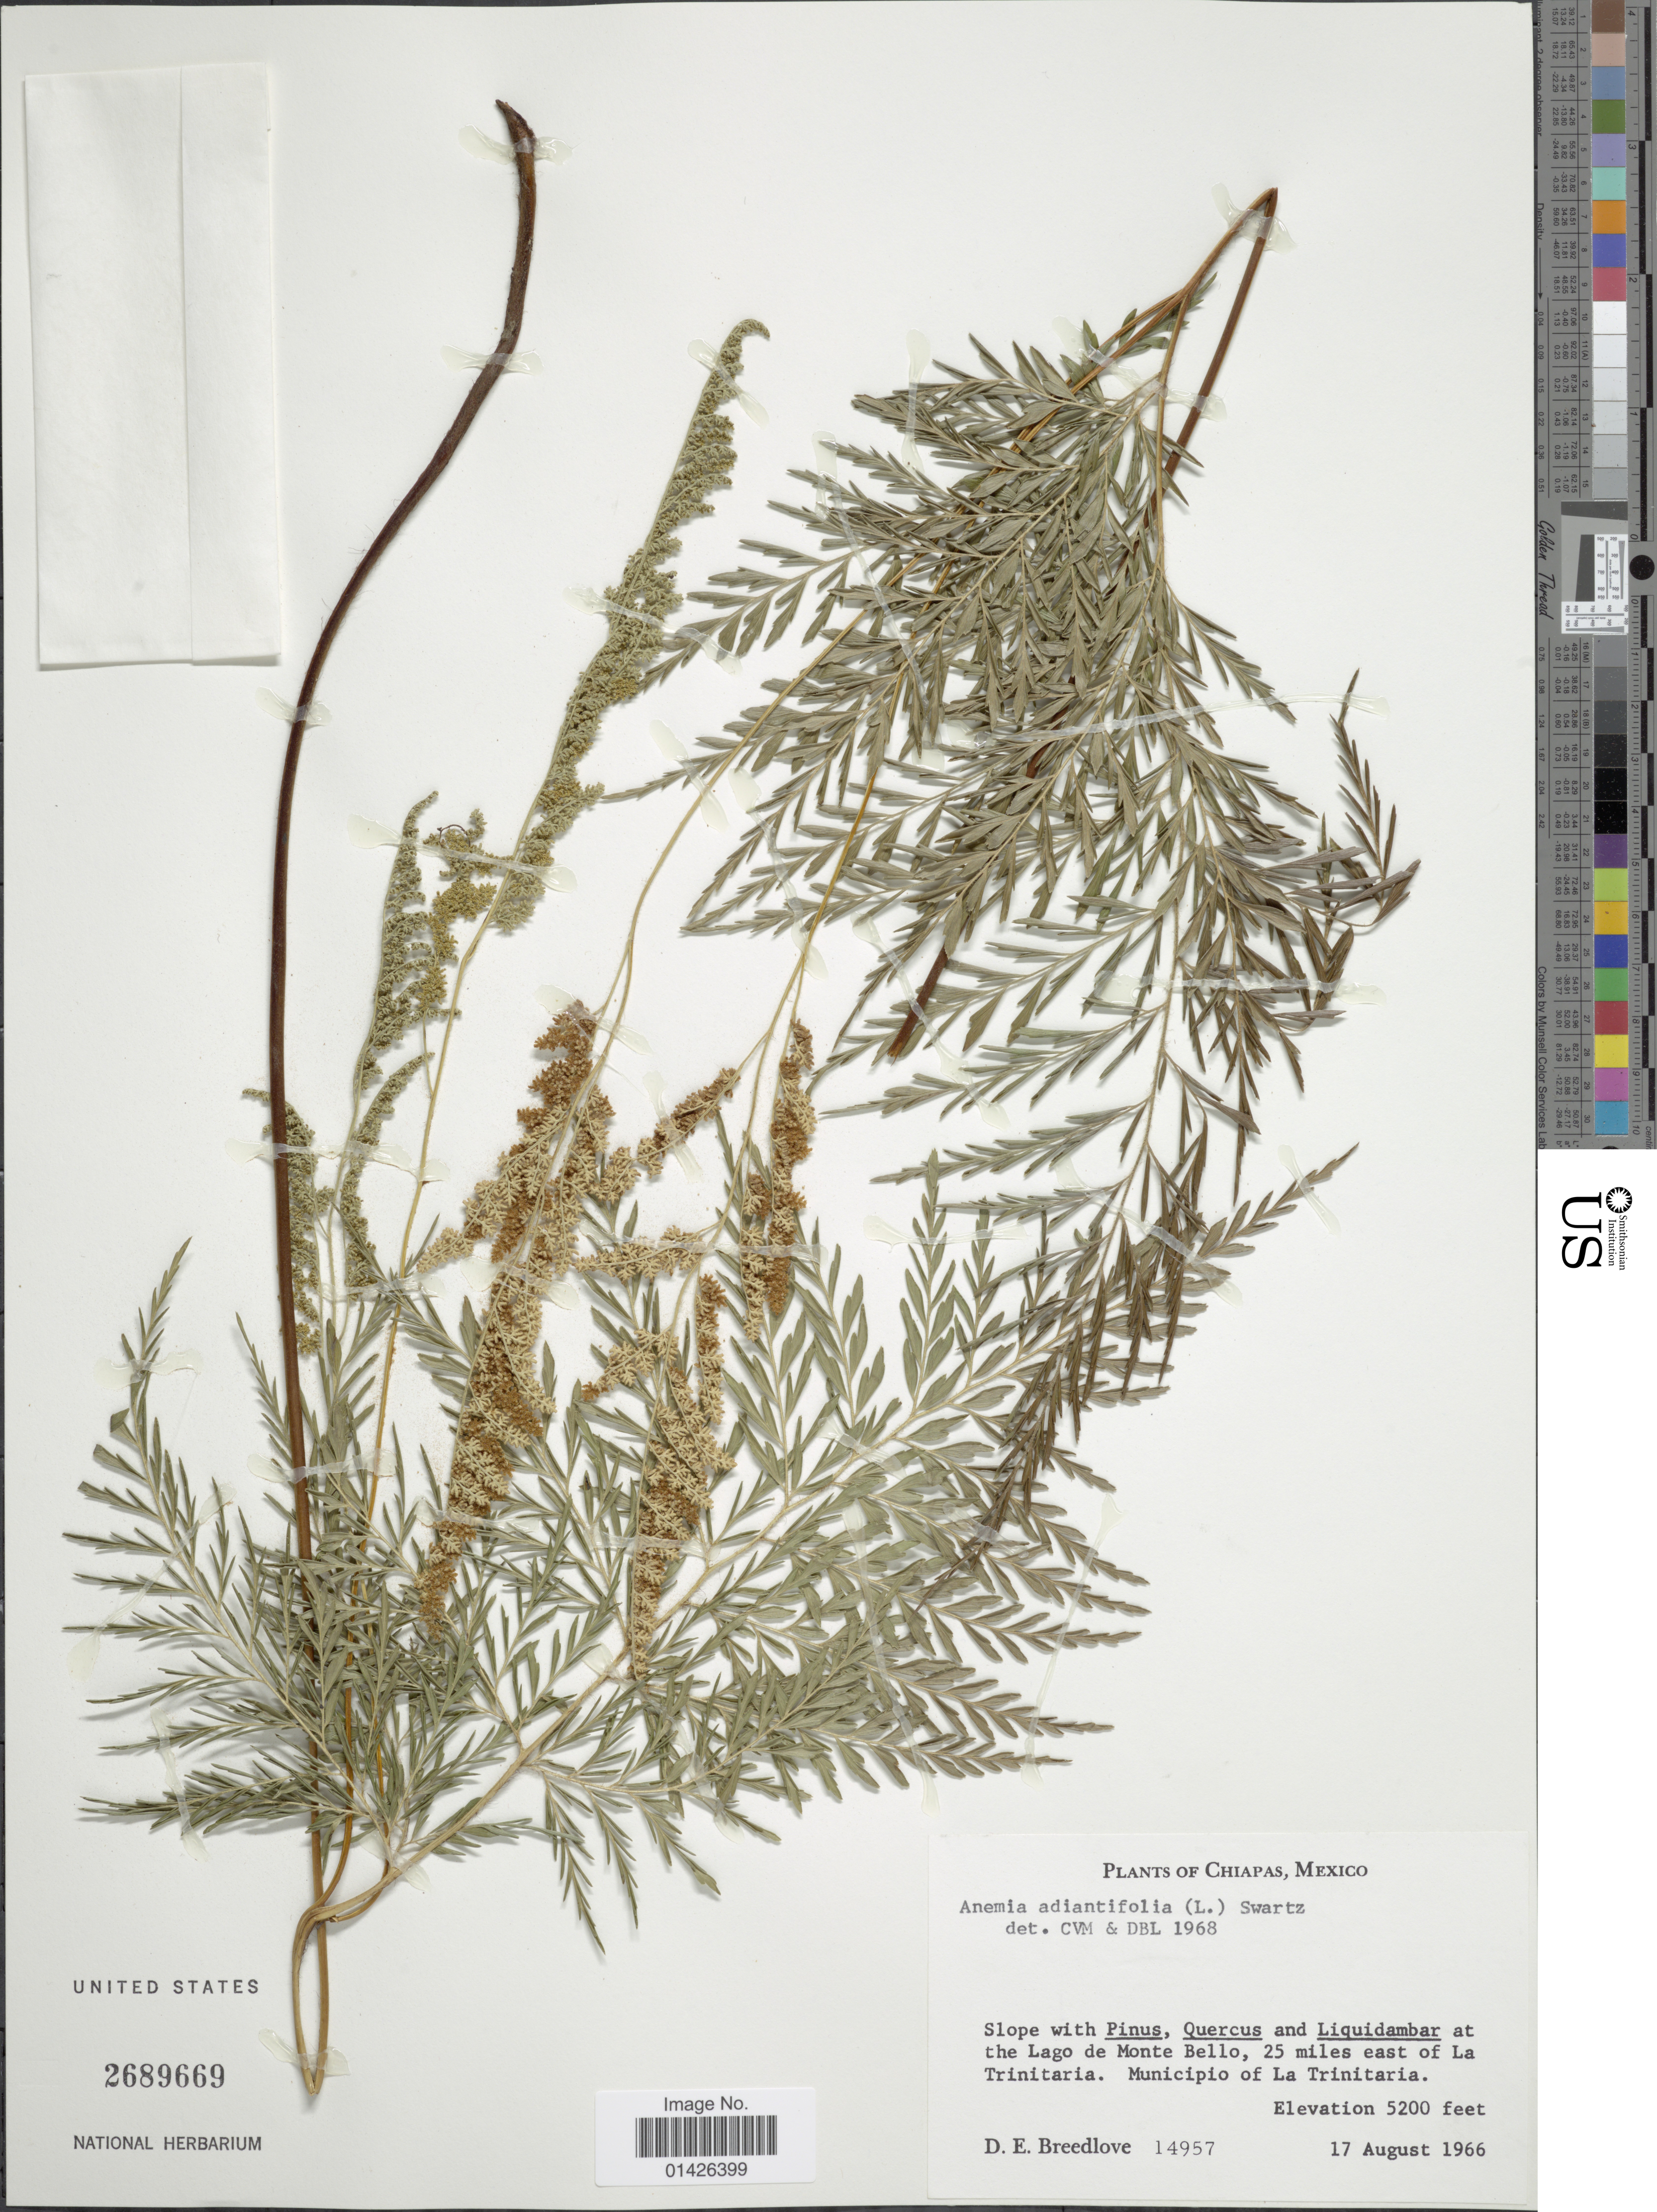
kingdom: Plantae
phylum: Tracheophyta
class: Polypodiopsida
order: Schizaeales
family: Anemiaceae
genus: Anemia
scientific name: Anemia adiantifolia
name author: (L.) Sw.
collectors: D. E. Breedlove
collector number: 14957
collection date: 1966-08-17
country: Mexico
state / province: Chiapas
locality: At the Lago de Monte Bello, 25 miles east of La Trinitaria. Municpio of La Trinitaria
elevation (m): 1585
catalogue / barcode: US 2689669